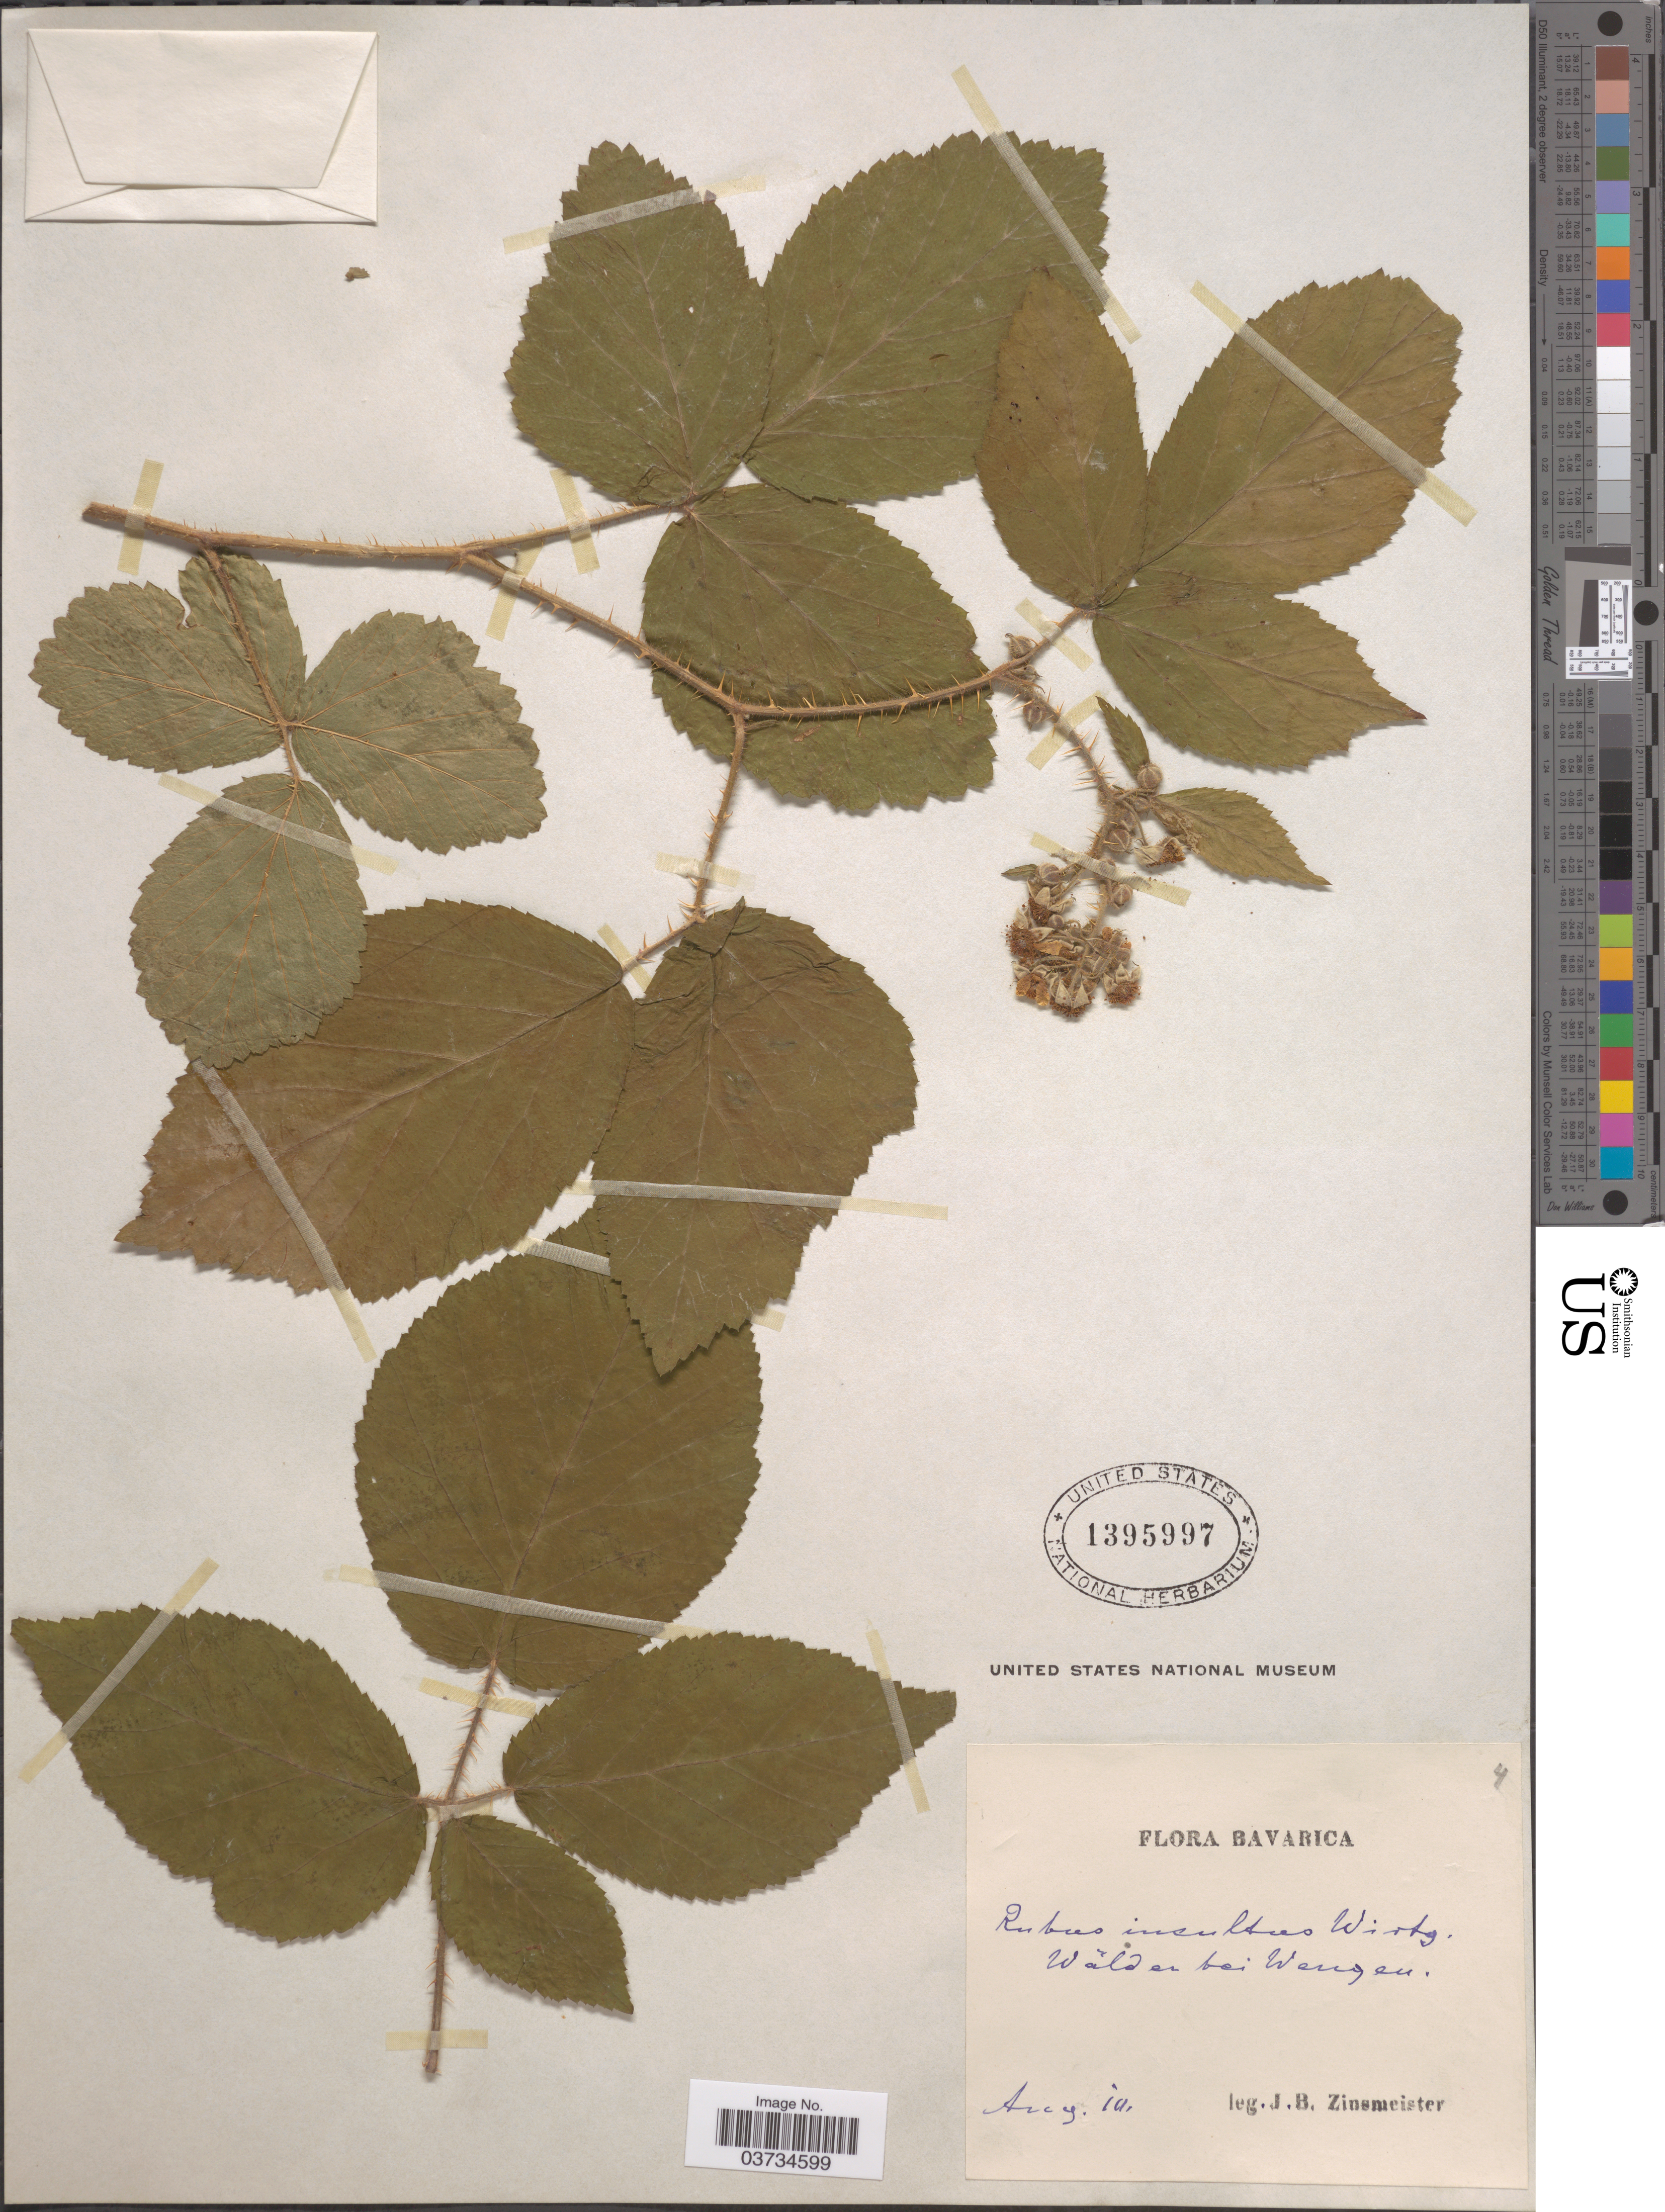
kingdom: Plantae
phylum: Tracheophyta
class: Magnoliopsida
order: Rosales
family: Rosaceae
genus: Rubus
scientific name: Rubus incultus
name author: Wirtg.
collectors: J. Zinsmeister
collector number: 4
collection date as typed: Transcribed d/m/y: /8/10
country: Germany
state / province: Bayern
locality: Bavarica. Wälder bei Wengen.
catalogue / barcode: US 1395997